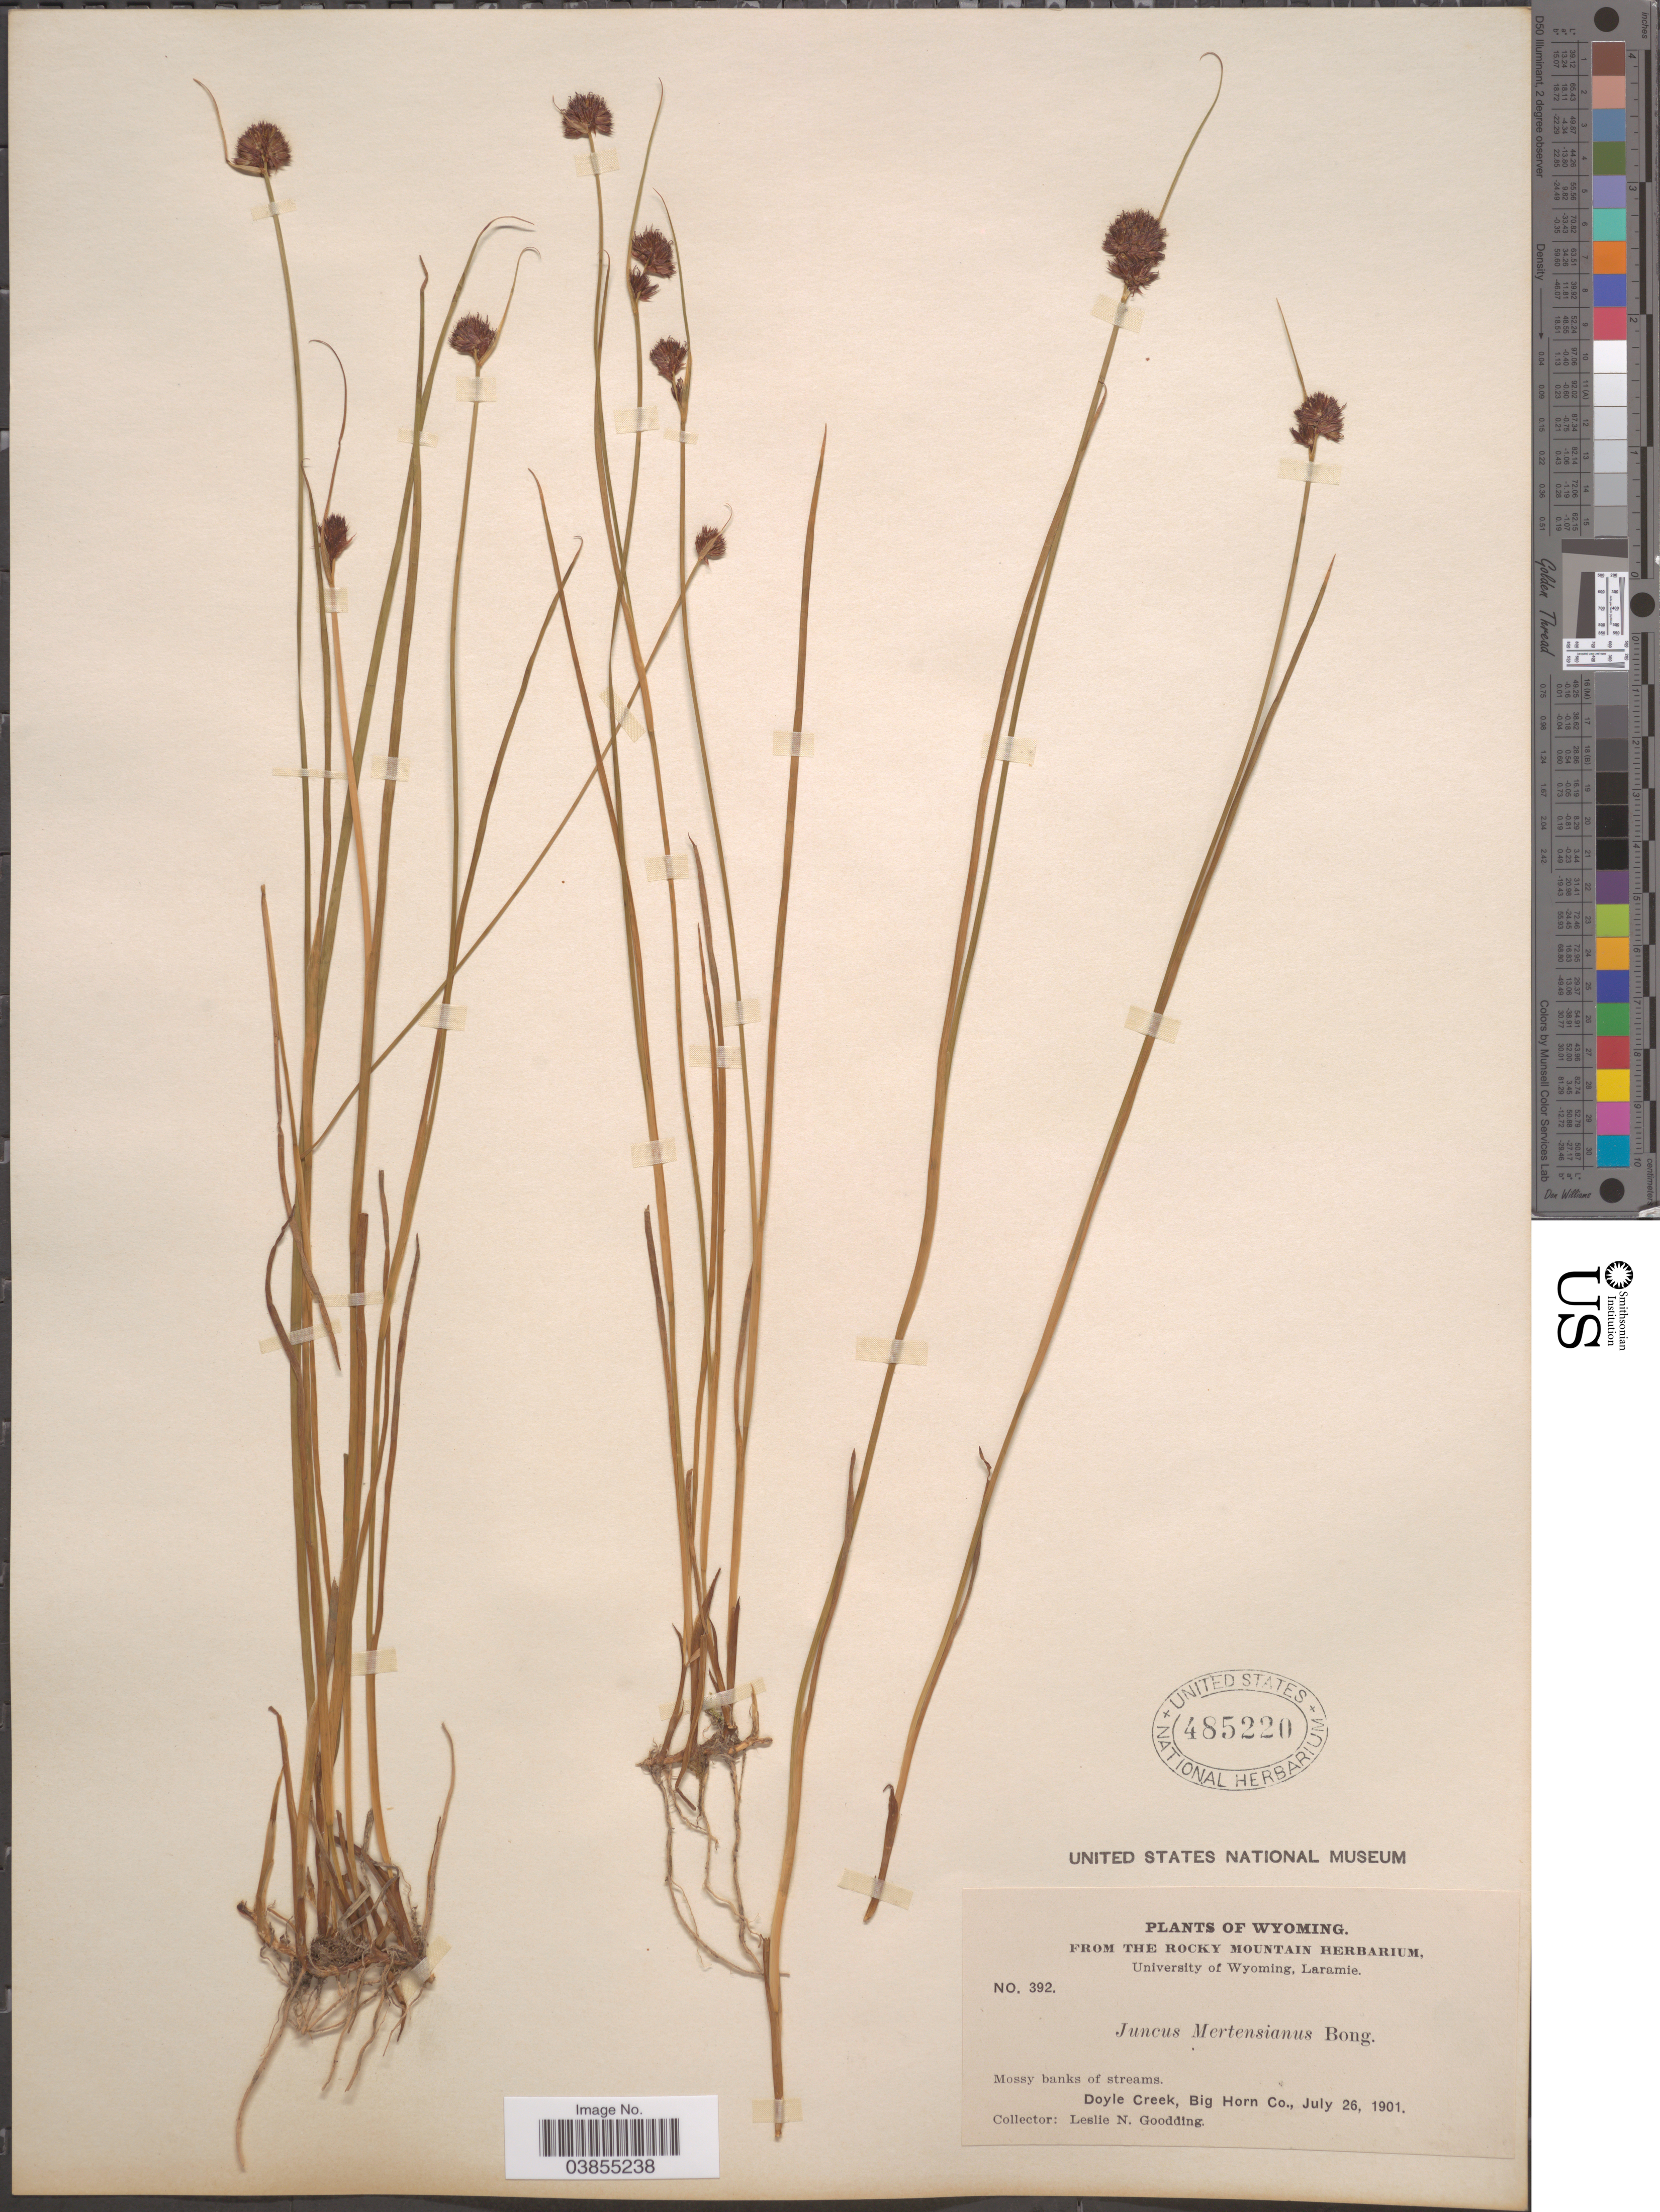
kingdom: Plantae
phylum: Tracheophyta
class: Liliopsida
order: Poales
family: Juncaceae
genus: Juncus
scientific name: Juncus mertensianus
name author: Bong.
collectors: L. N. Goodding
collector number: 392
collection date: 1901-07-26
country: United States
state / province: Wyoming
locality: Doyle Creek, Big Horn Co.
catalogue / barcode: US 485220